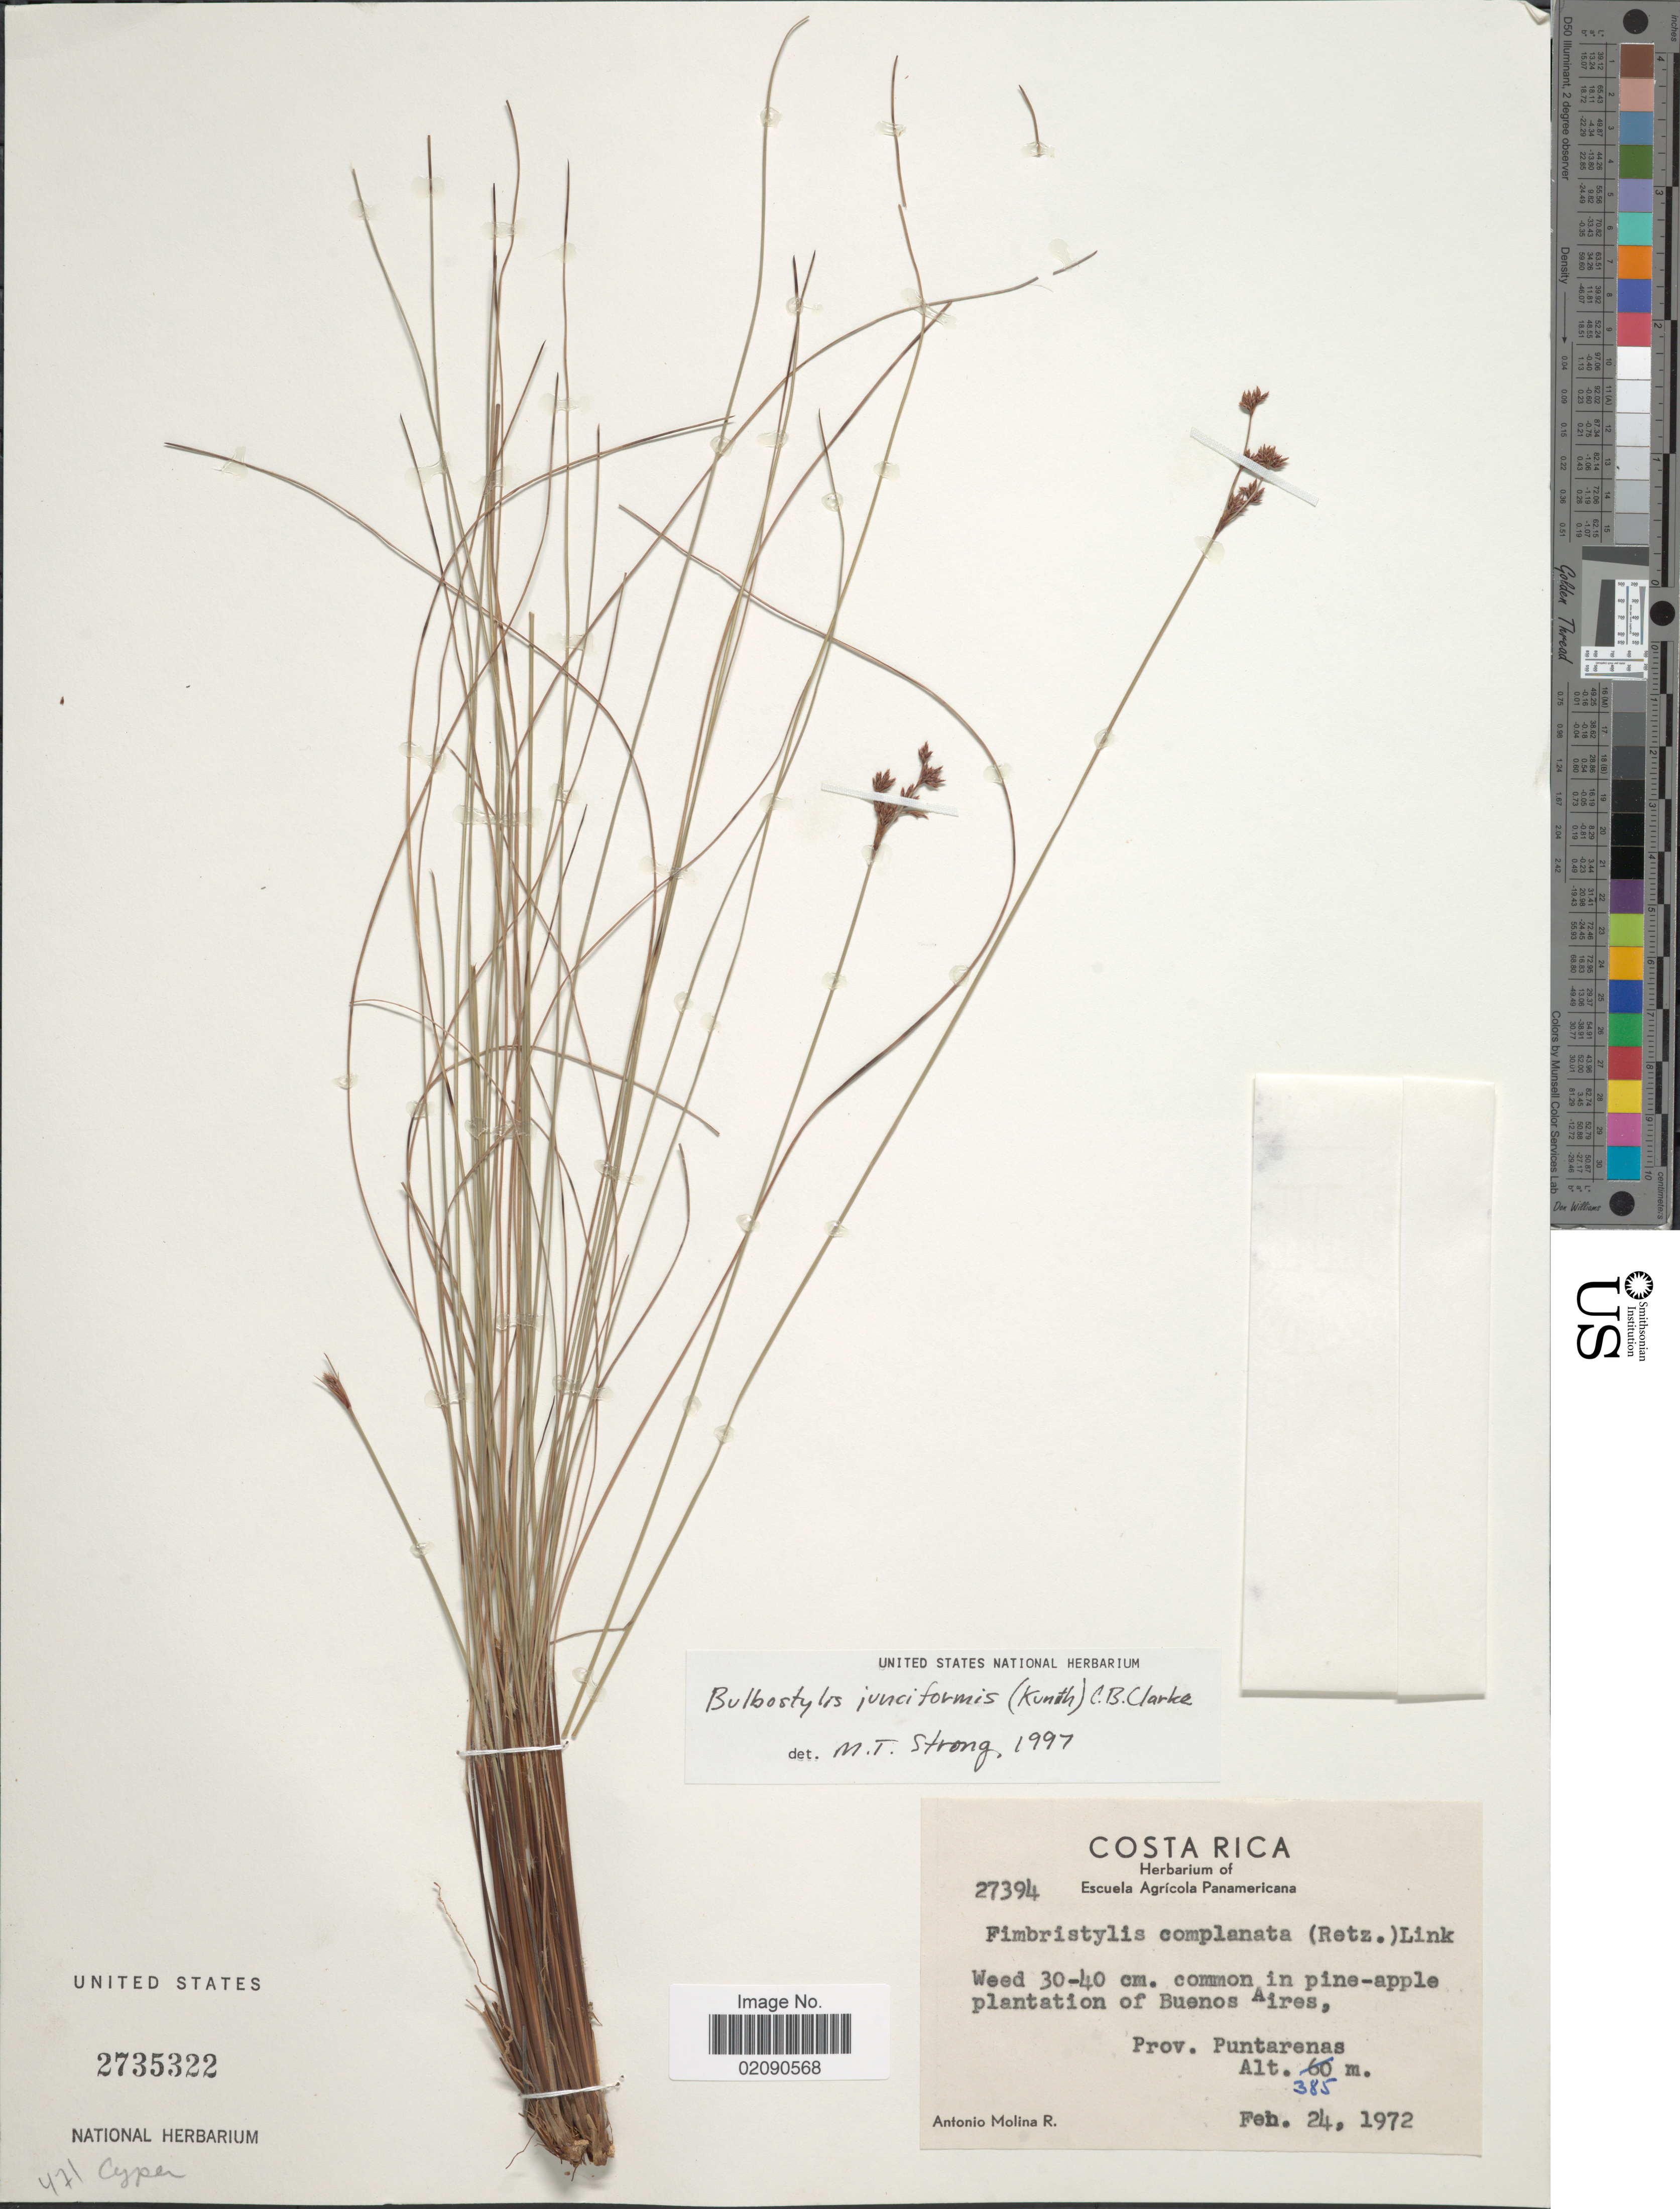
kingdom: Plantae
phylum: Tracheophyta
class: Liliopsida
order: Poales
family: Cyperaceae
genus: Bulbostylis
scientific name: Bulbostylis junciformis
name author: (Kunth) C.B. Clarke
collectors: A. Molina R.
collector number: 27394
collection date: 1972-02-24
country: Costa Rica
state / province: Puntarenas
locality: Common in pine-apple plantation of Buenos Aires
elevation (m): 385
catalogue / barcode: US 2735322